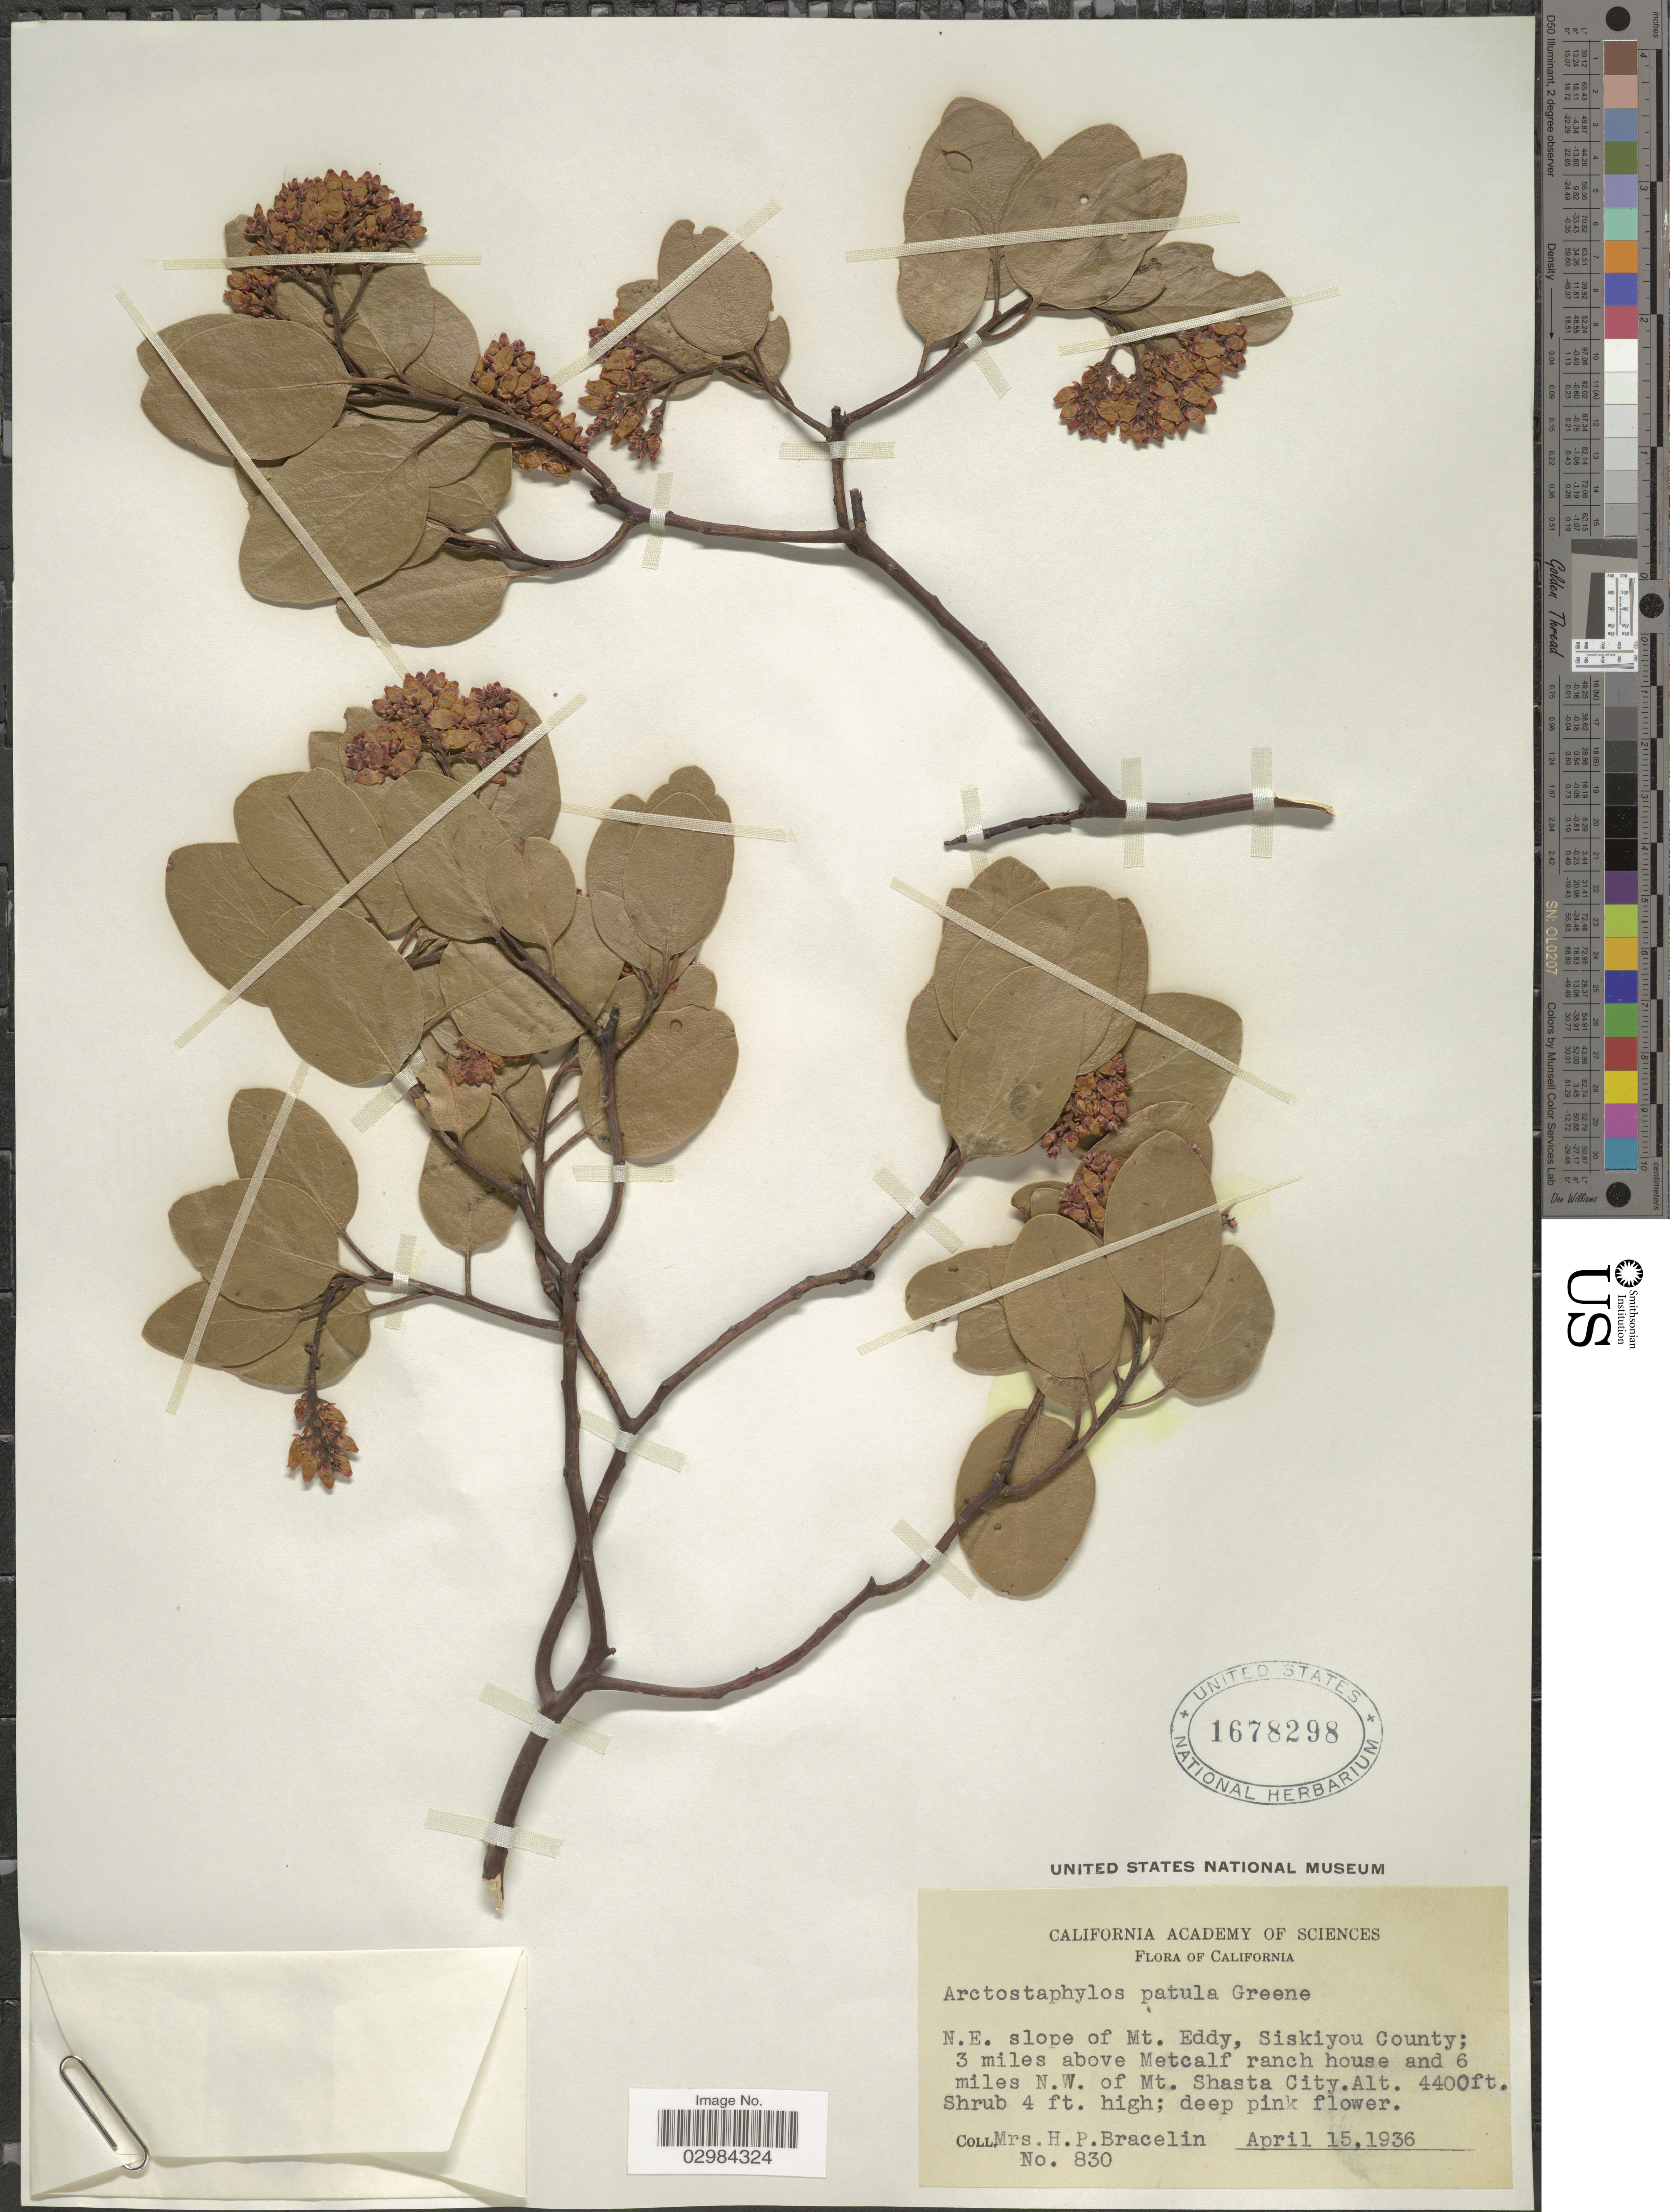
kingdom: Plantae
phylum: Tracheophyta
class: Magnoliopsida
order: Ericales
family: Ericaceae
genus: Arctostaphylos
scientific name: Arctostaphylos patula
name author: Greene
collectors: H. Bracelin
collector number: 830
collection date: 1936-04-15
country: United States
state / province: California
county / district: Siskiyou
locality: N.E. slope of Mt. Eddy, Siskiyou County; 3 miles above Metcalf ranch house and 6 miles N.W. of Mt. Shasta City.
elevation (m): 1341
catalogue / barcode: US 1678298